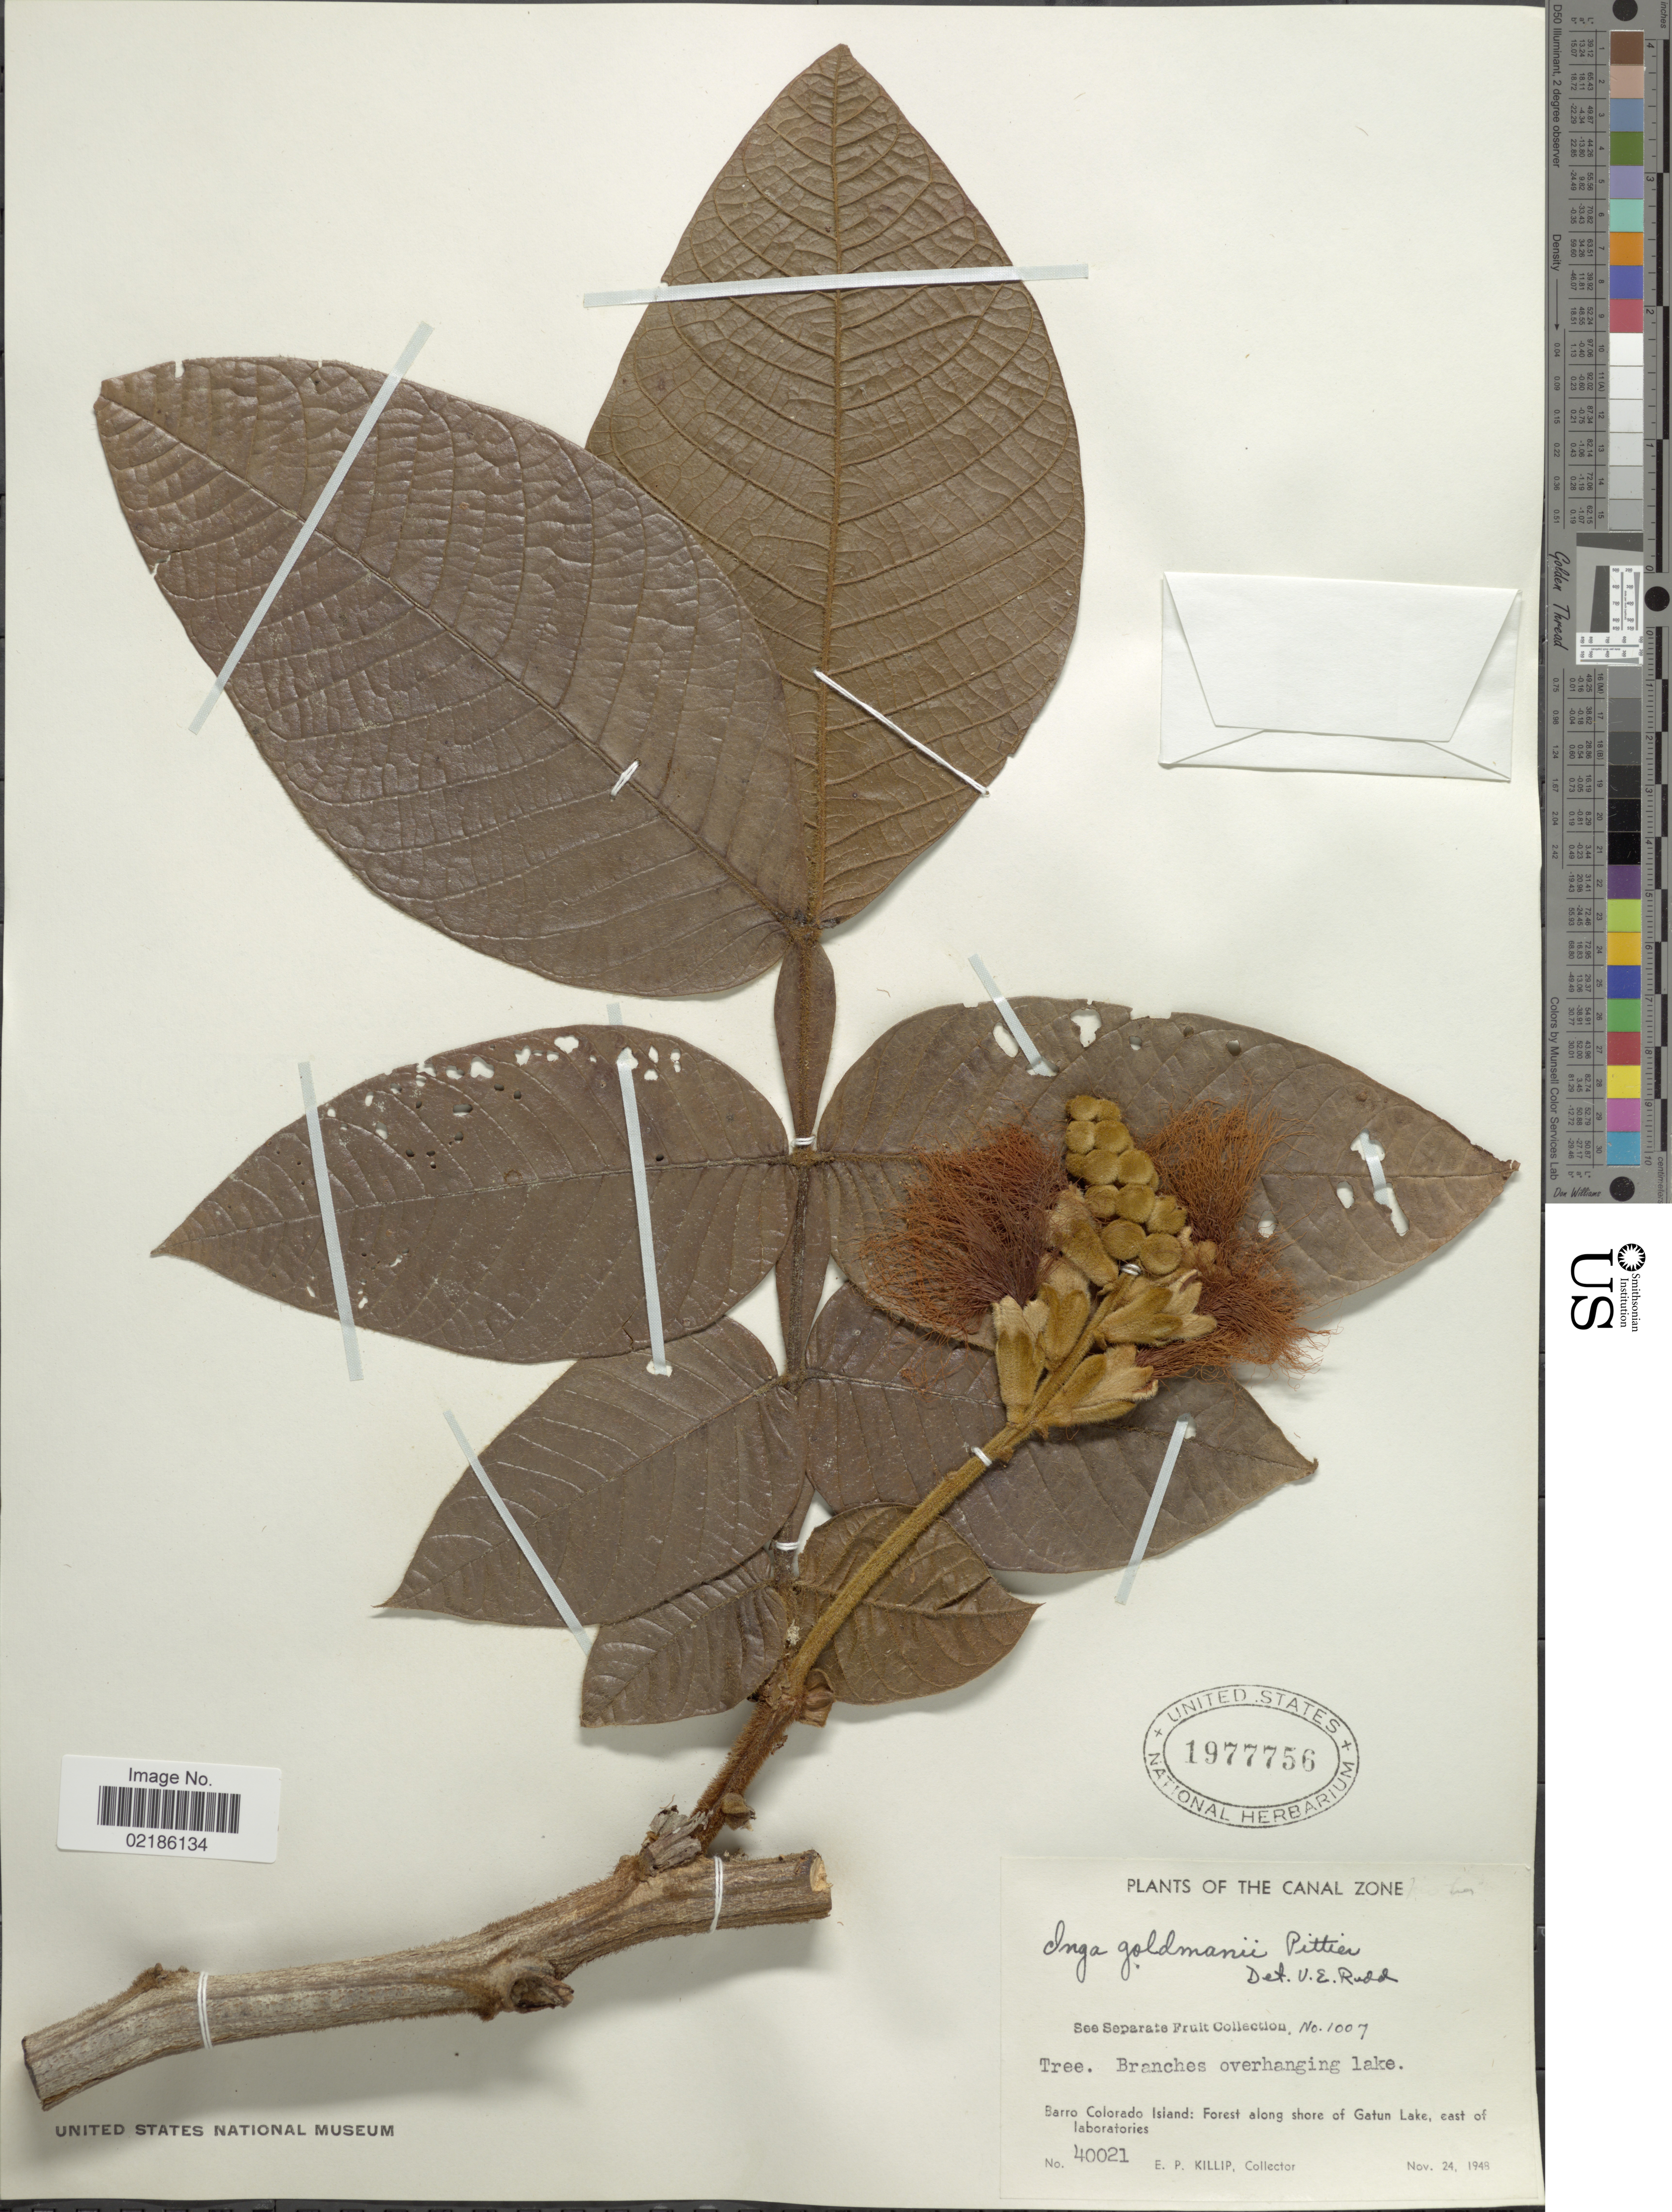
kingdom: Plantae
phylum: Tracheophyta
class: Magnoliopsida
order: Fabales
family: Fabaceae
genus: Inga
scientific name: Inga goldmanii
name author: Pittier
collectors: E. P. Killip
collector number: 40021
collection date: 1948-11-24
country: Panama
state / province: Panamá Oeste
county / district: Canal Zone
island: Barro Colorado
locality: Canal Zone. Barro Colorado Island; Forest along shore of Gatun Lake, east of laboratories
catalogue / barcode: US 1977756